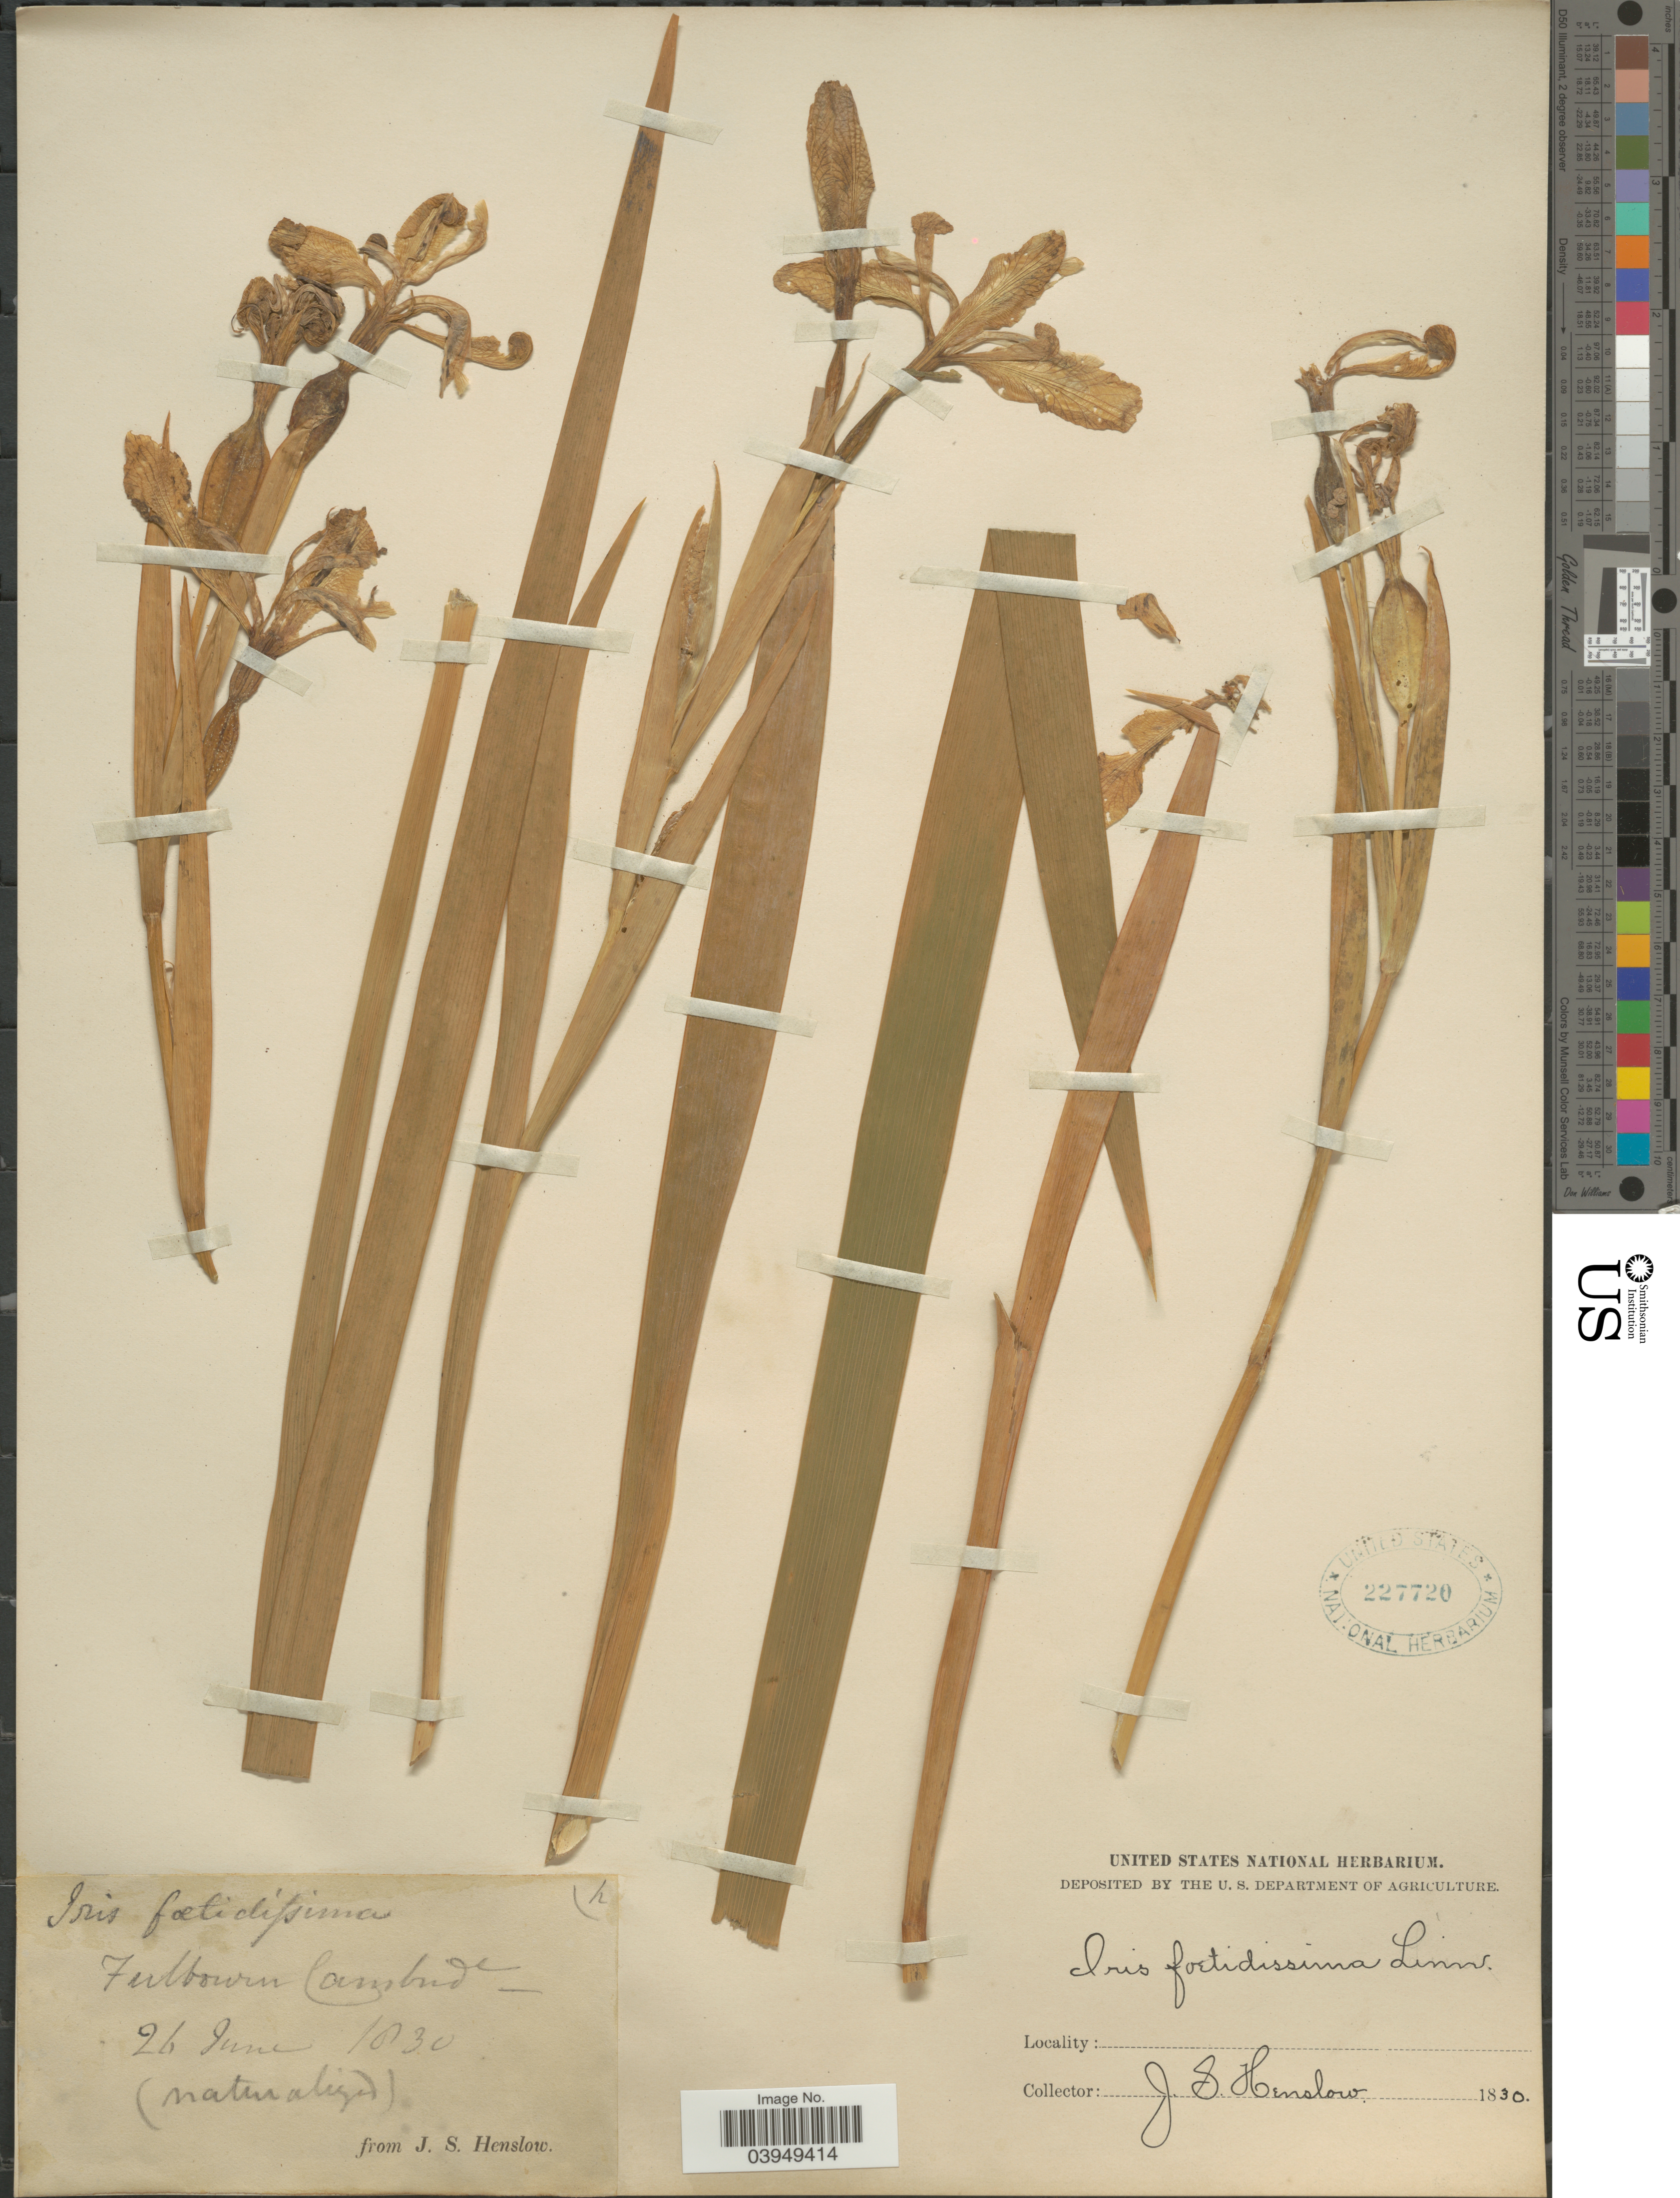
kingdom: Plantae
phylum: Tracheophyta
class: Liliopsida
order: Asparagales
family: Iridaceae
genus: Iris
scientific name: Iris foetidissima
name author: L.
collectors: J.S. Henslow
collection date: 1830-06-26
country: United Kingdom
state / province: England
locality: Fulbourn Cambride.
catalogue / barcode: US 227720